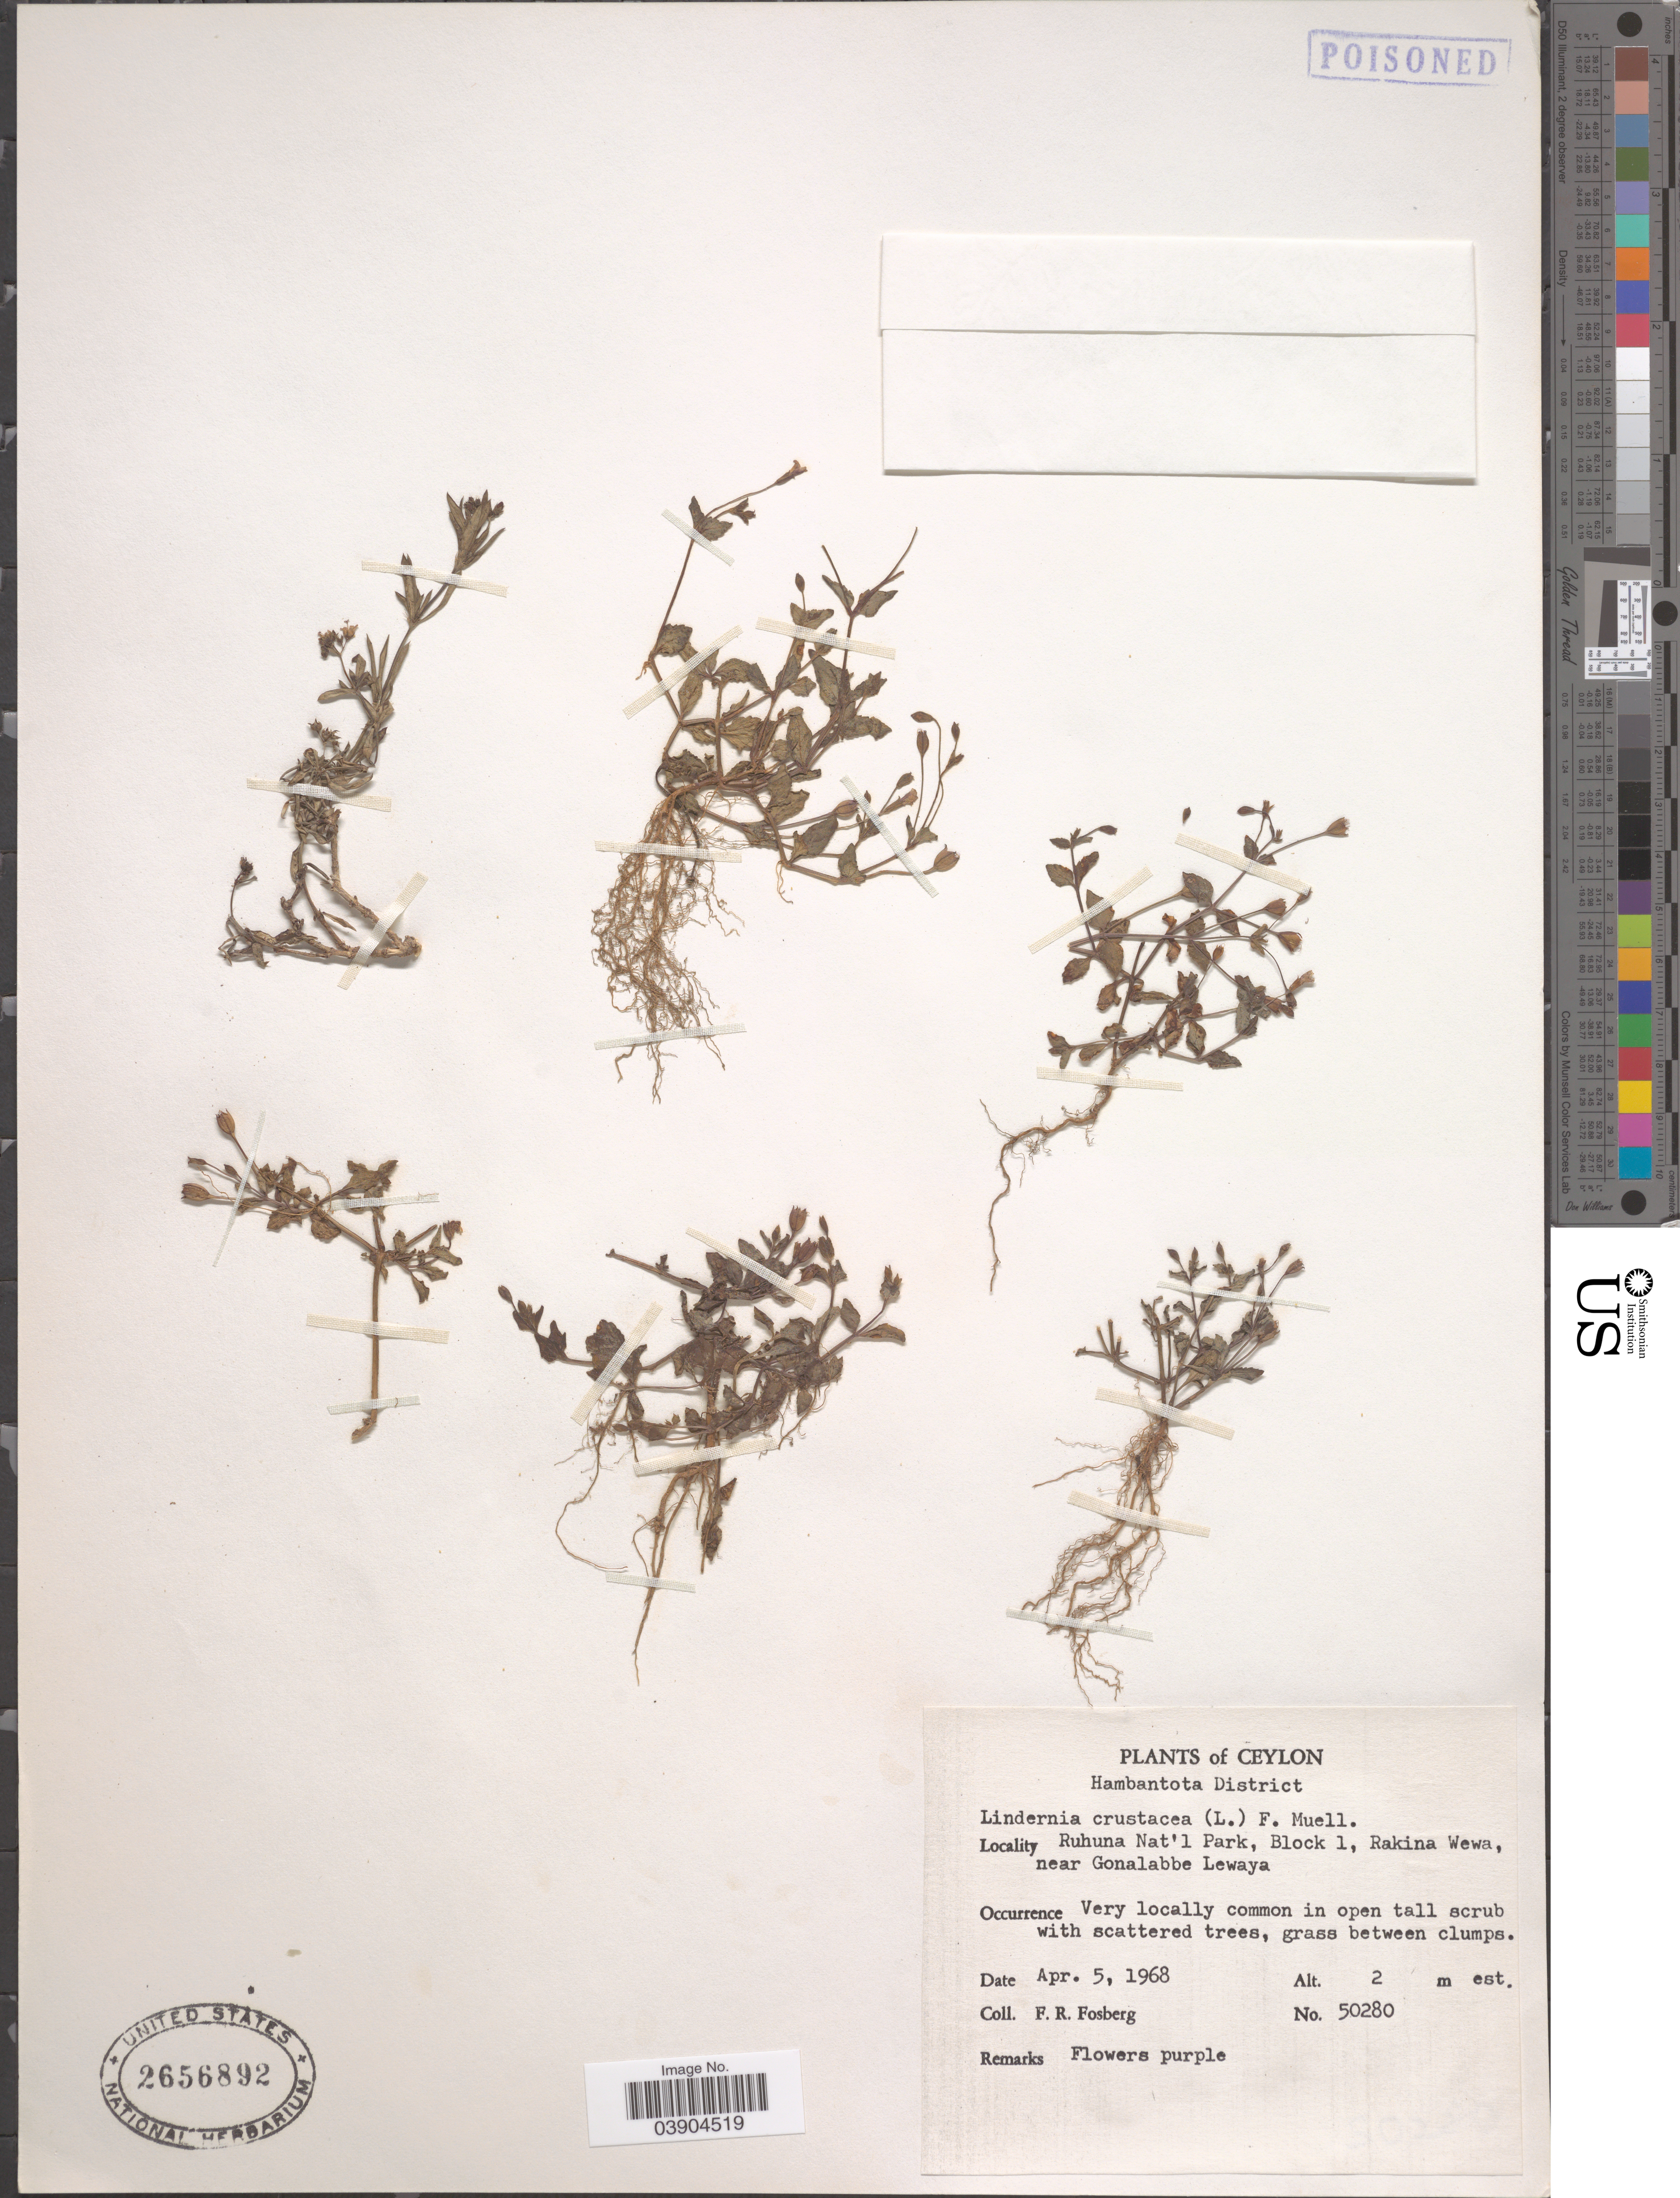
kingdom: Plantae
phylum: Tracheophyta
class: Magnoliopsida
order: Lamiales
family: Linderniaceae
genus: Lindernia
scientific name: Lindernia crustacea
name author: (L.) F. Muell.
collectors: F. R. Fosberg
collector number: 50280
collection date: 1968-04-05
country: Sri Lanka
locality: Ceylon. Hambantota District. Ruhuna Nat'l Park, Block 1, Rakina Wewa, near Gonalabbe Lewaya.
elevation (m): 2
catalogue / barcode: US 2656892